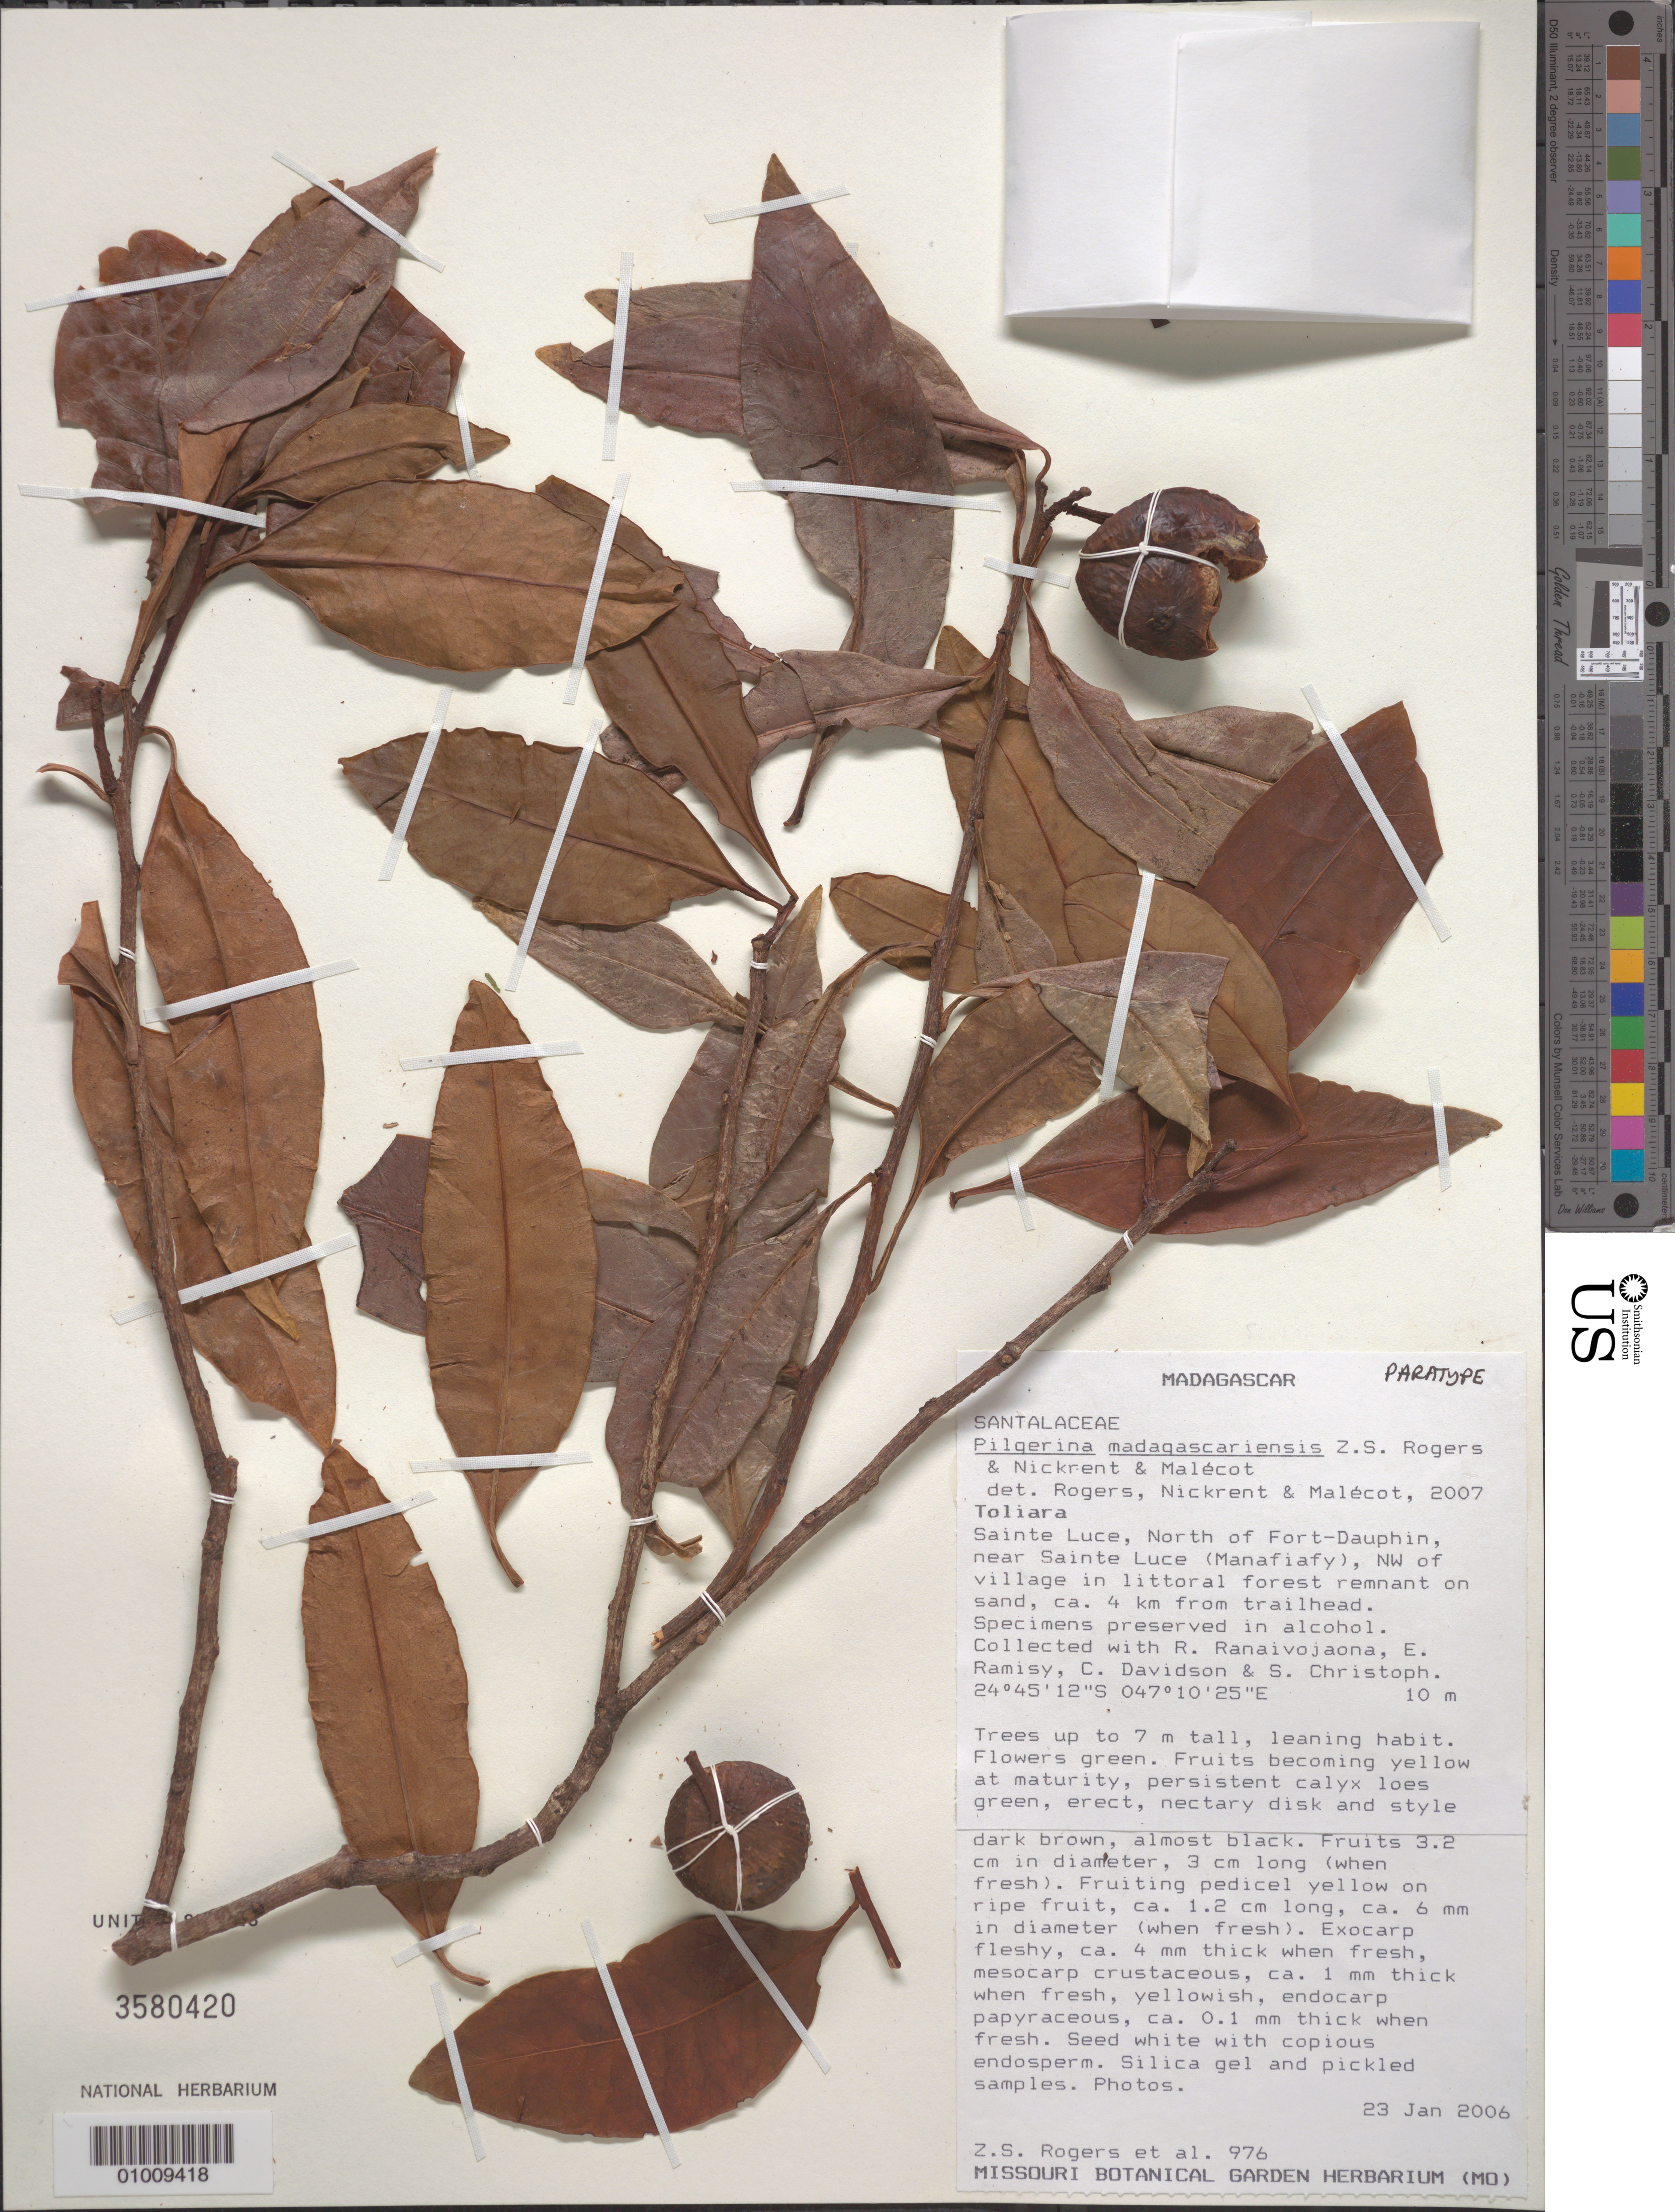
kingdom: Plantae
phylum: Tracheophyta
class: Magnoliopsida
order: Santalales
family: Cervantesiaceae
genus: Pilgerina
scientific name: Pilgerina madagascariensis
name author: Z.S. Rogers et al.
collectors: Z. S. Rogers et al.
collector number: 976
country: Madagascar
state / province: Anosy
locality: Sainte Luce, N of Fort-Dauphin, near Sainte Luce, Manafiafy, NW of village in littoral forest remnant on sand.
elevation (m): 10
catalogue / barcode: US 3580420